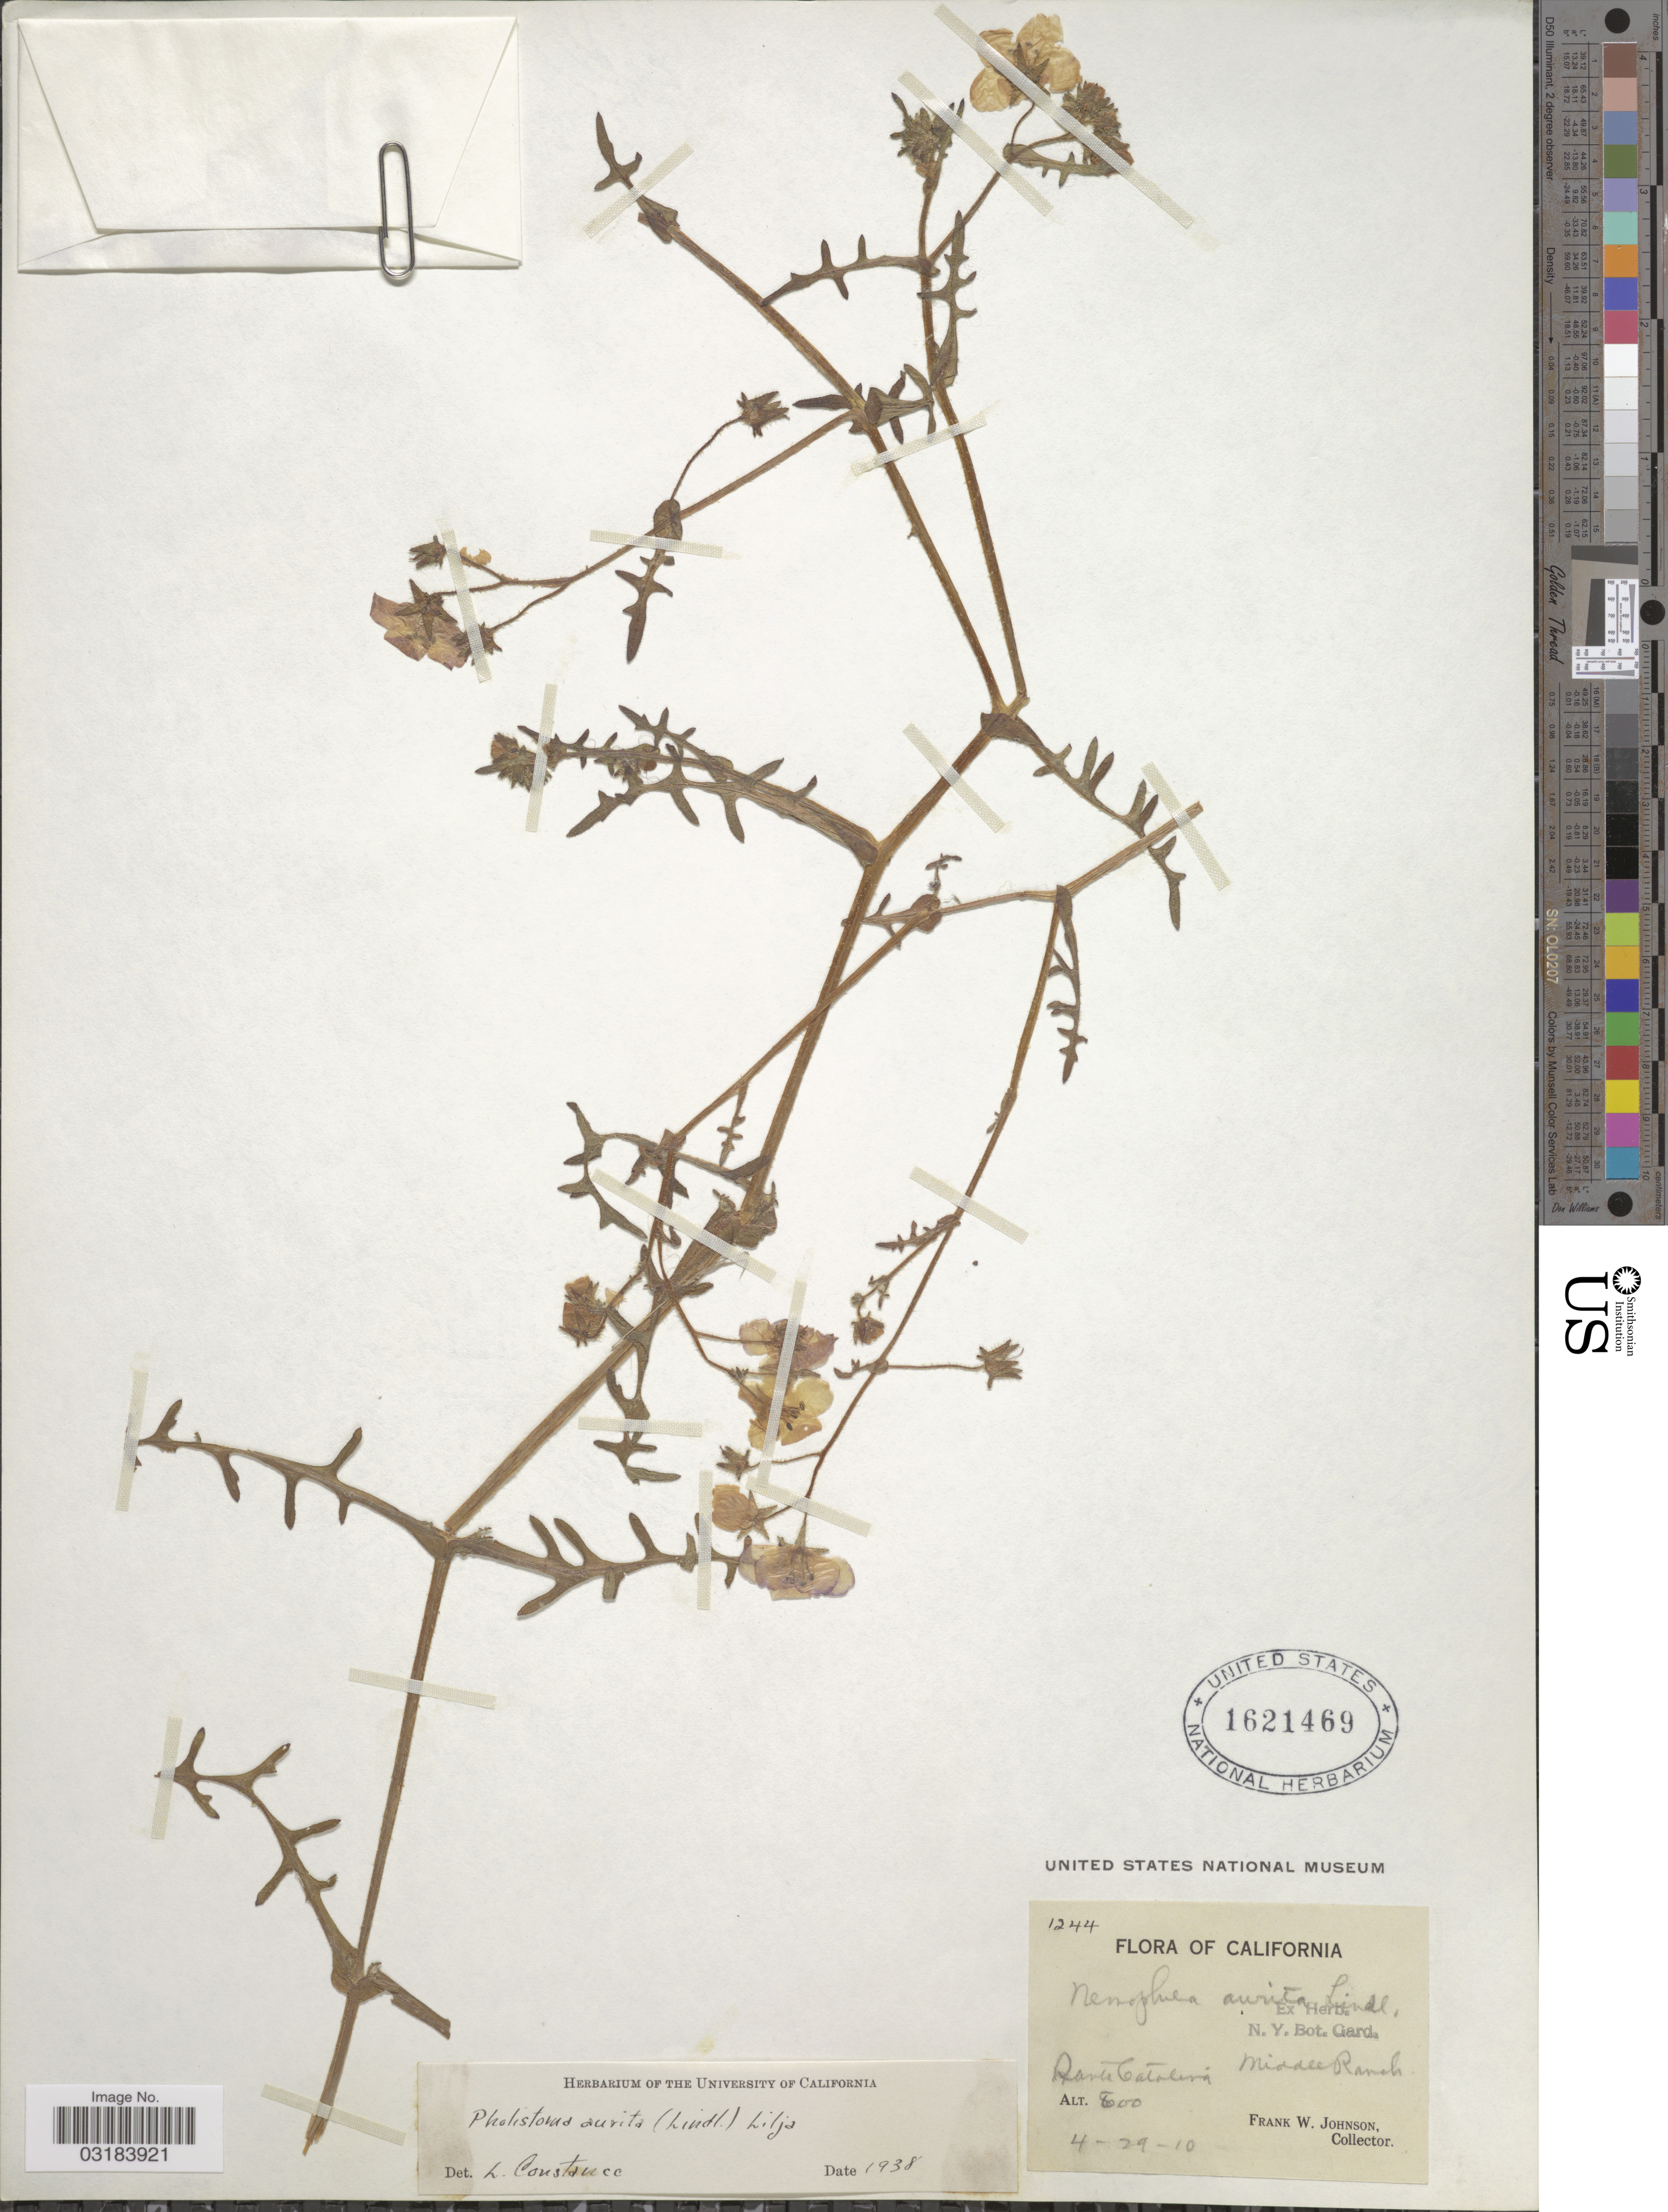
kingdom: Plantae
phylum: Tracheophyta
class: Magnoliopsida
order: Boraginales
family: Hydrophyllaceae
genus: Pholistoma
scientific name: Pholistoma auritum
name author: (Lindl.) Lilja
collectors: F. W. Johnson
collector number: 1244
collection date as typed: Transcribed d/m/y: 29/4/10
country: United States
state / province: California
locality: Santa Catalina, Middle Ranch.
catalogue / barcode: US 1621469